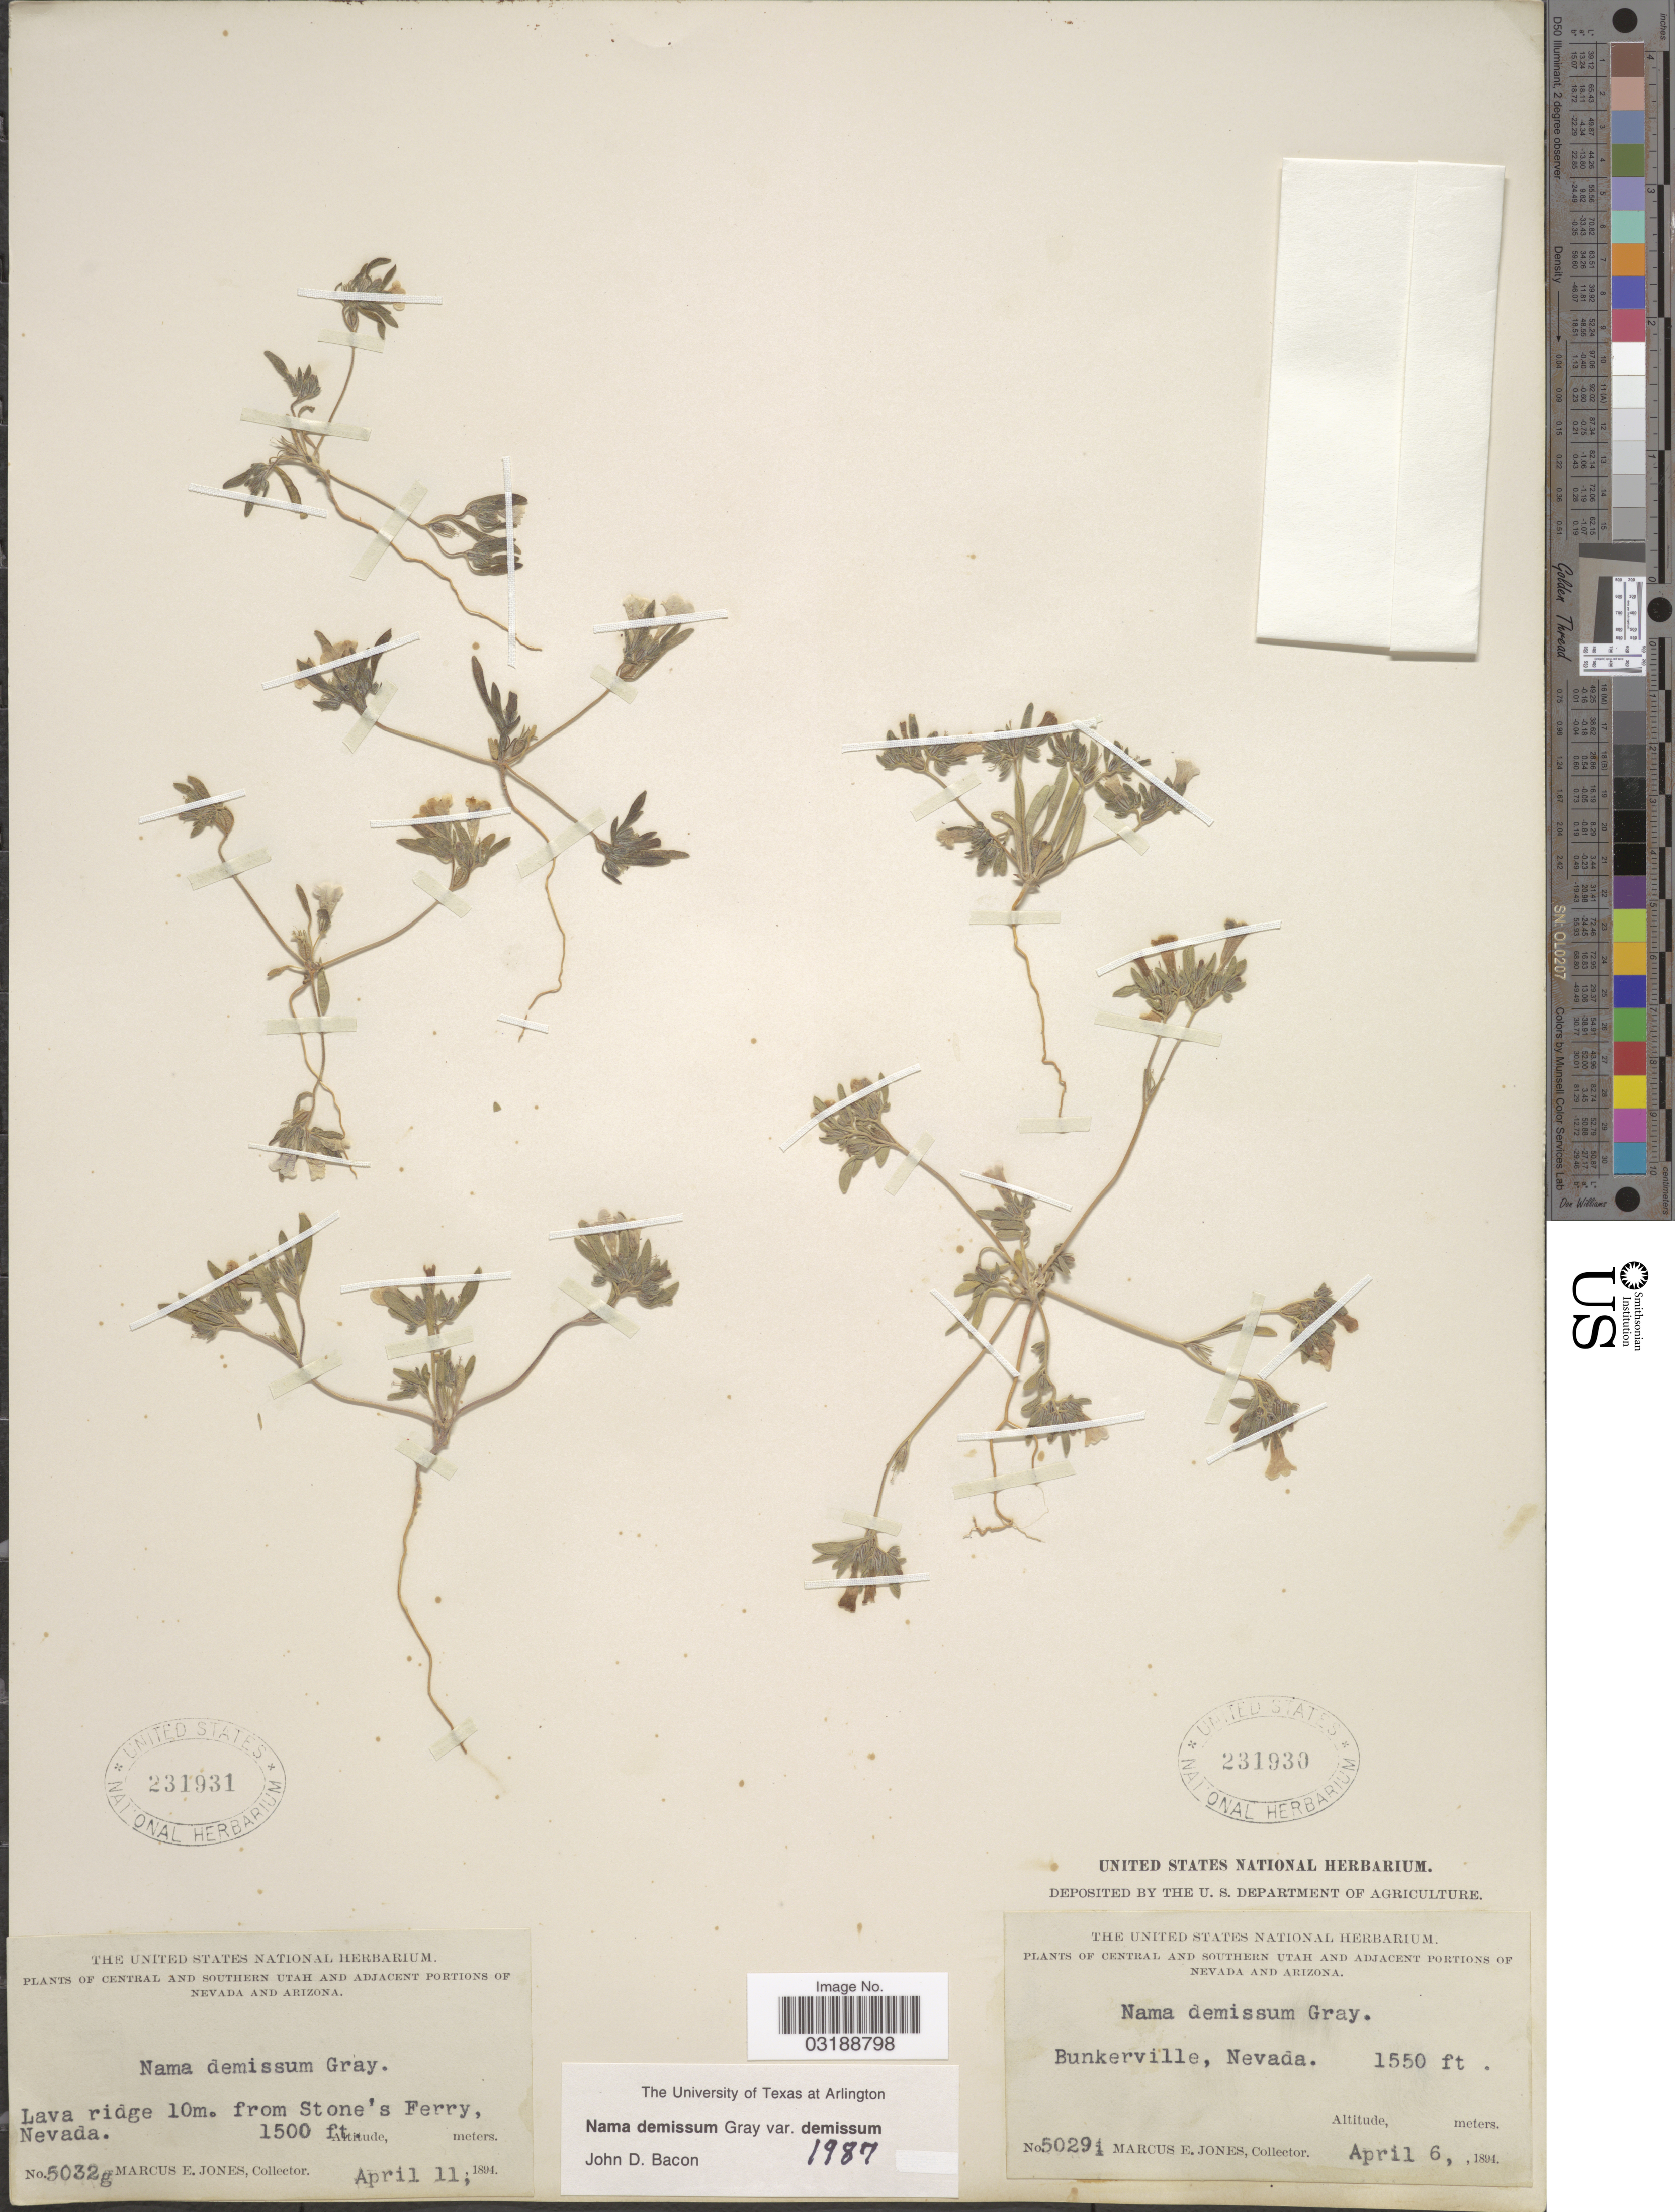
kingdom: Plantae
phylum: Tracheophyta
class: Magnoliopsida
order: Boraginales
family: Namaceae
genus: Nama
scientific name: Nama demissa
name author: A. Gray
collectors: M. E. Jones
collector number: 5032g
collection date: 1894-04-11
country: United States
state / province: Nevada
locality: Adjacent portions of Nevada. Lava ridge 10m. from Stone's Ferry.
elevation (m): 457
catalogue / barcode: US 231931-2